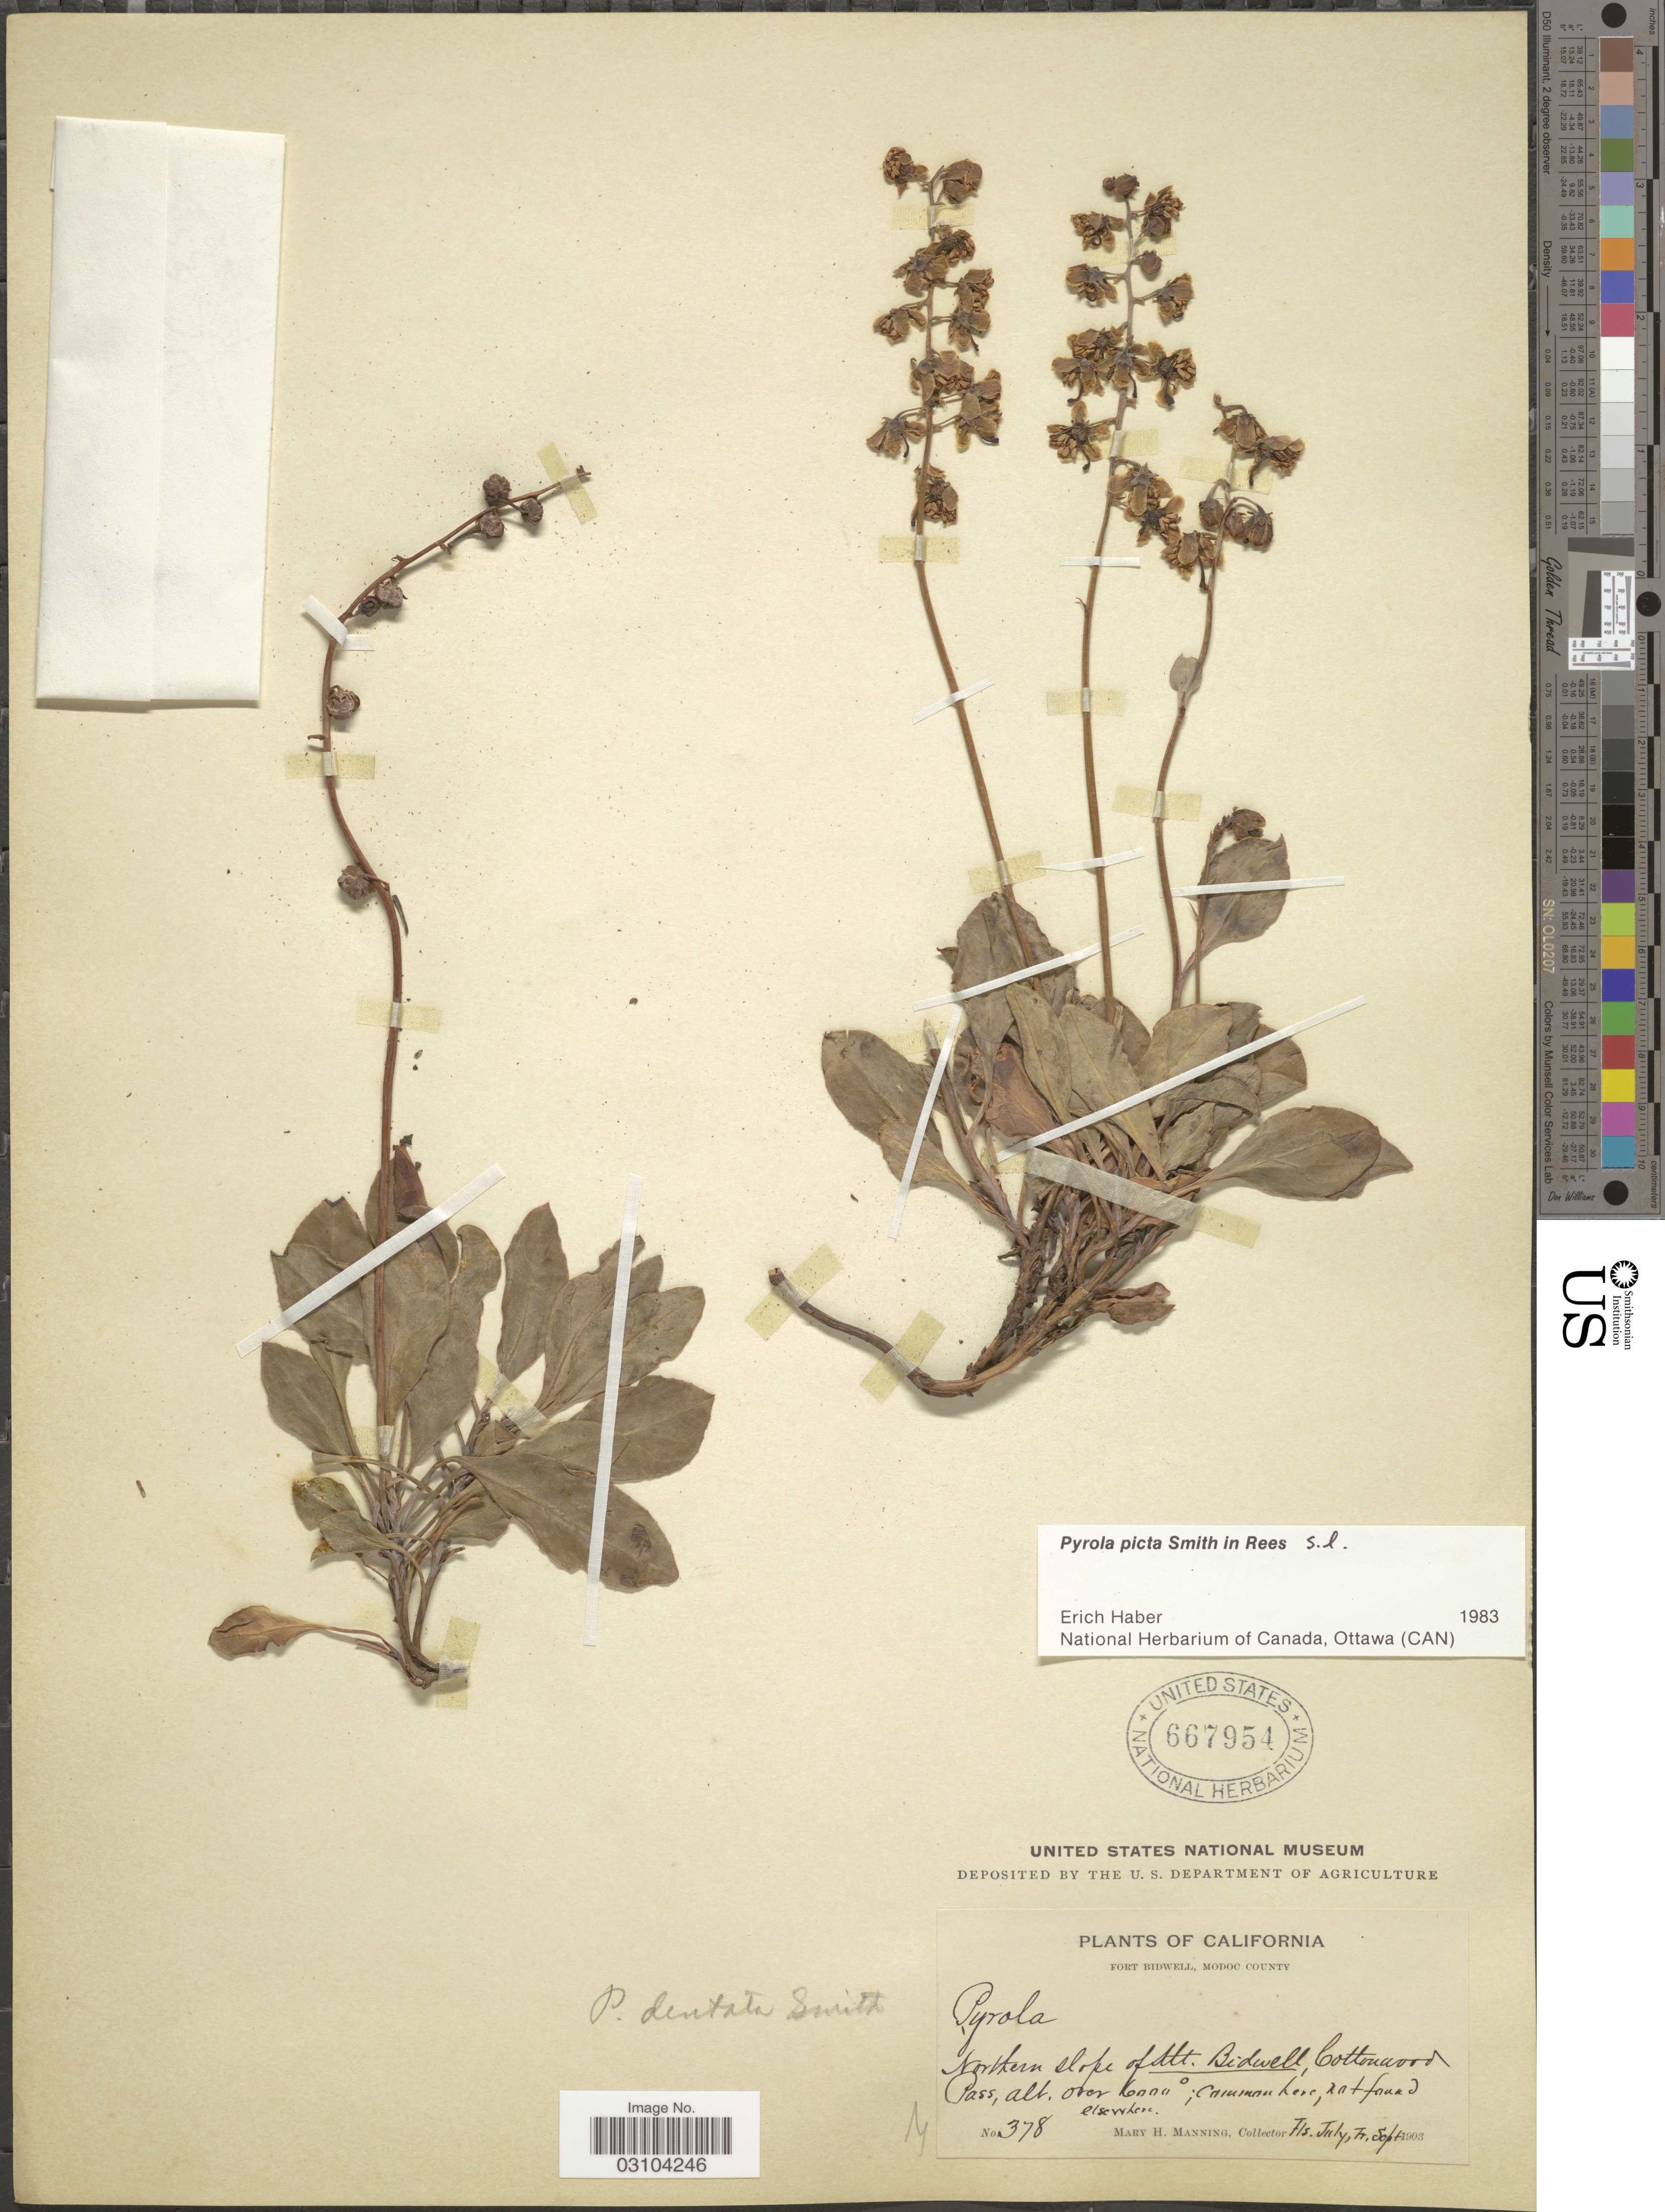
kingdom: Plantae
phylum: Tracheophyta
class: Magnoliopsida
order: Ericales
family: Ericaceae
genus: Pyrola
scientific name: Pyrola picta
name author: Sm. in Rees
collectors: M. Manning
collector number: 378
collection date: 1903-07/1903-09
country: United States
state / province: California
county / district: Modoc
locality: Fort Bidwell, Modoc County. Northern slope of Mt. Bidwell, Cottonwood Pass.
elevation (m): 1829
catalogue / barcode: US 667954